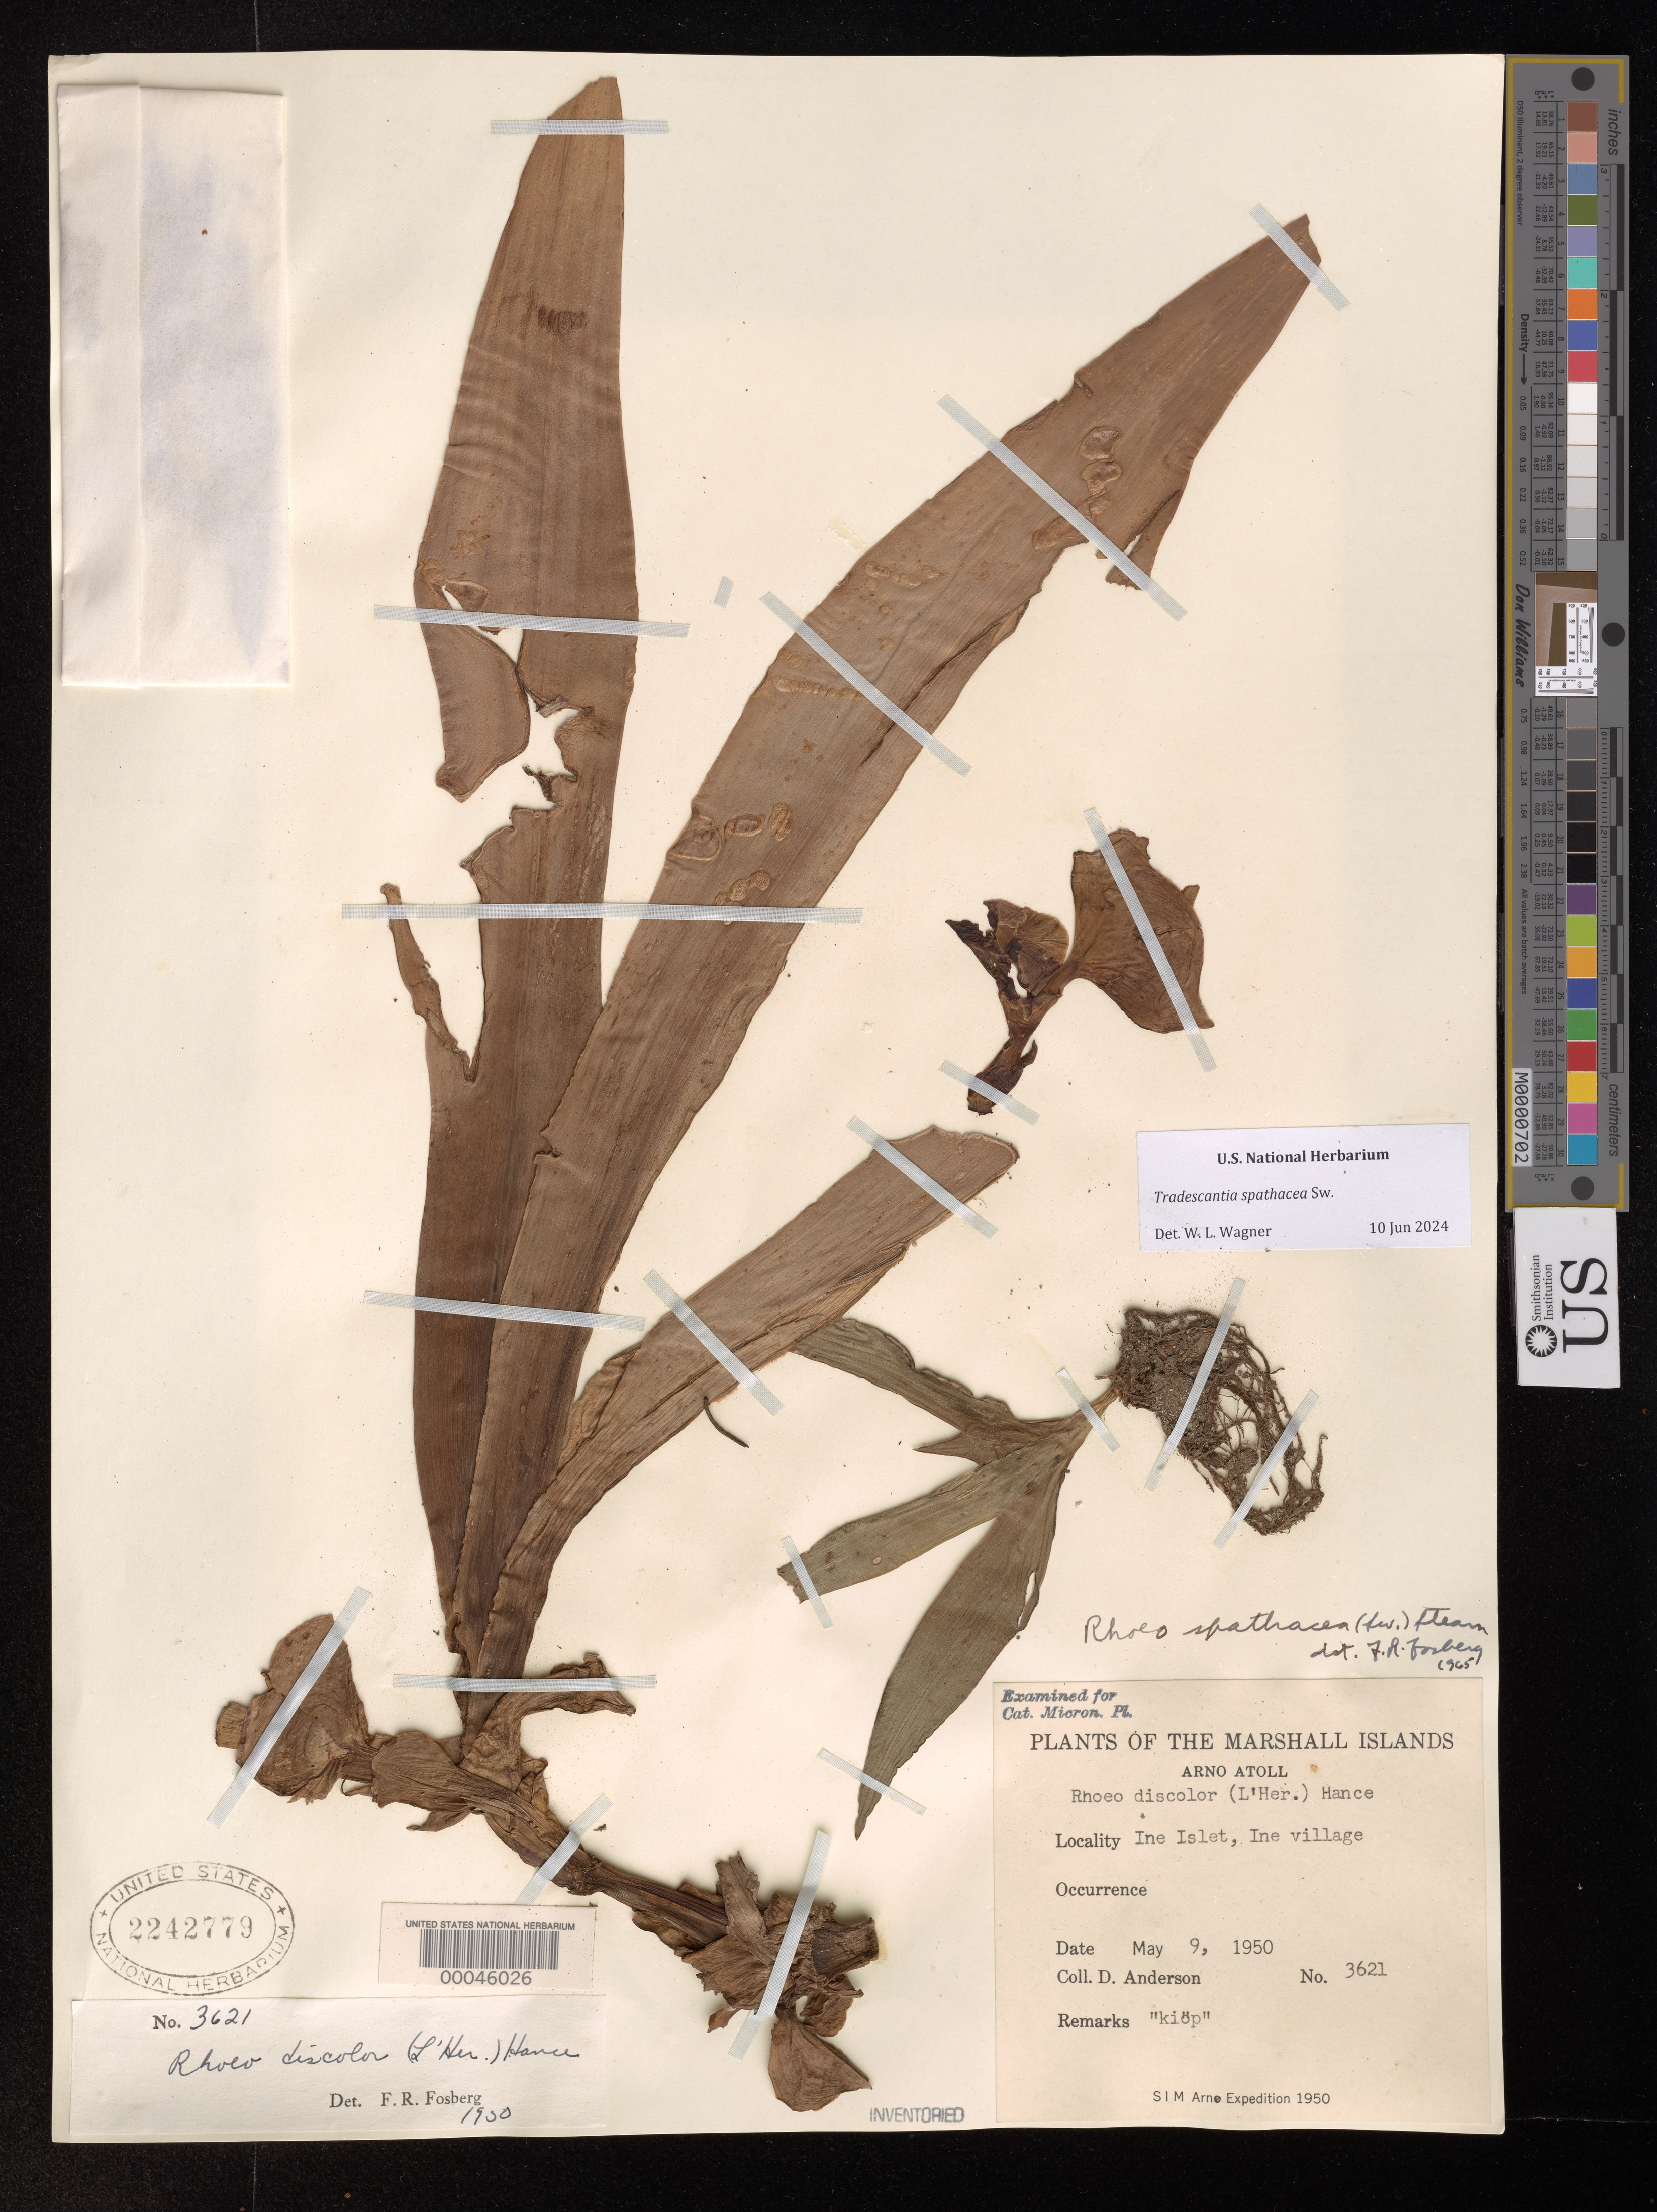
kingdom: Plantae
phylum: Tracheophyta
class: Liliopsida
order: Commelinales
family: Commelinaceae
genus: Tradescantia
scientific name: Tradescantia spathacea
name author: Sw.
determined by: Wagner, W. L., (BOT), Smithsonian Institution - National Museum of Natural History (UNITED STATES)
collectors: D. Anderson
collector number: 3621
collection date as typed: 09 May 1950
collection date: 1950-05-09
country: Marshall Islands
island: Arno Atoll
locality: Ine Islet, Ine village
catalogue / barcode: US 2242779